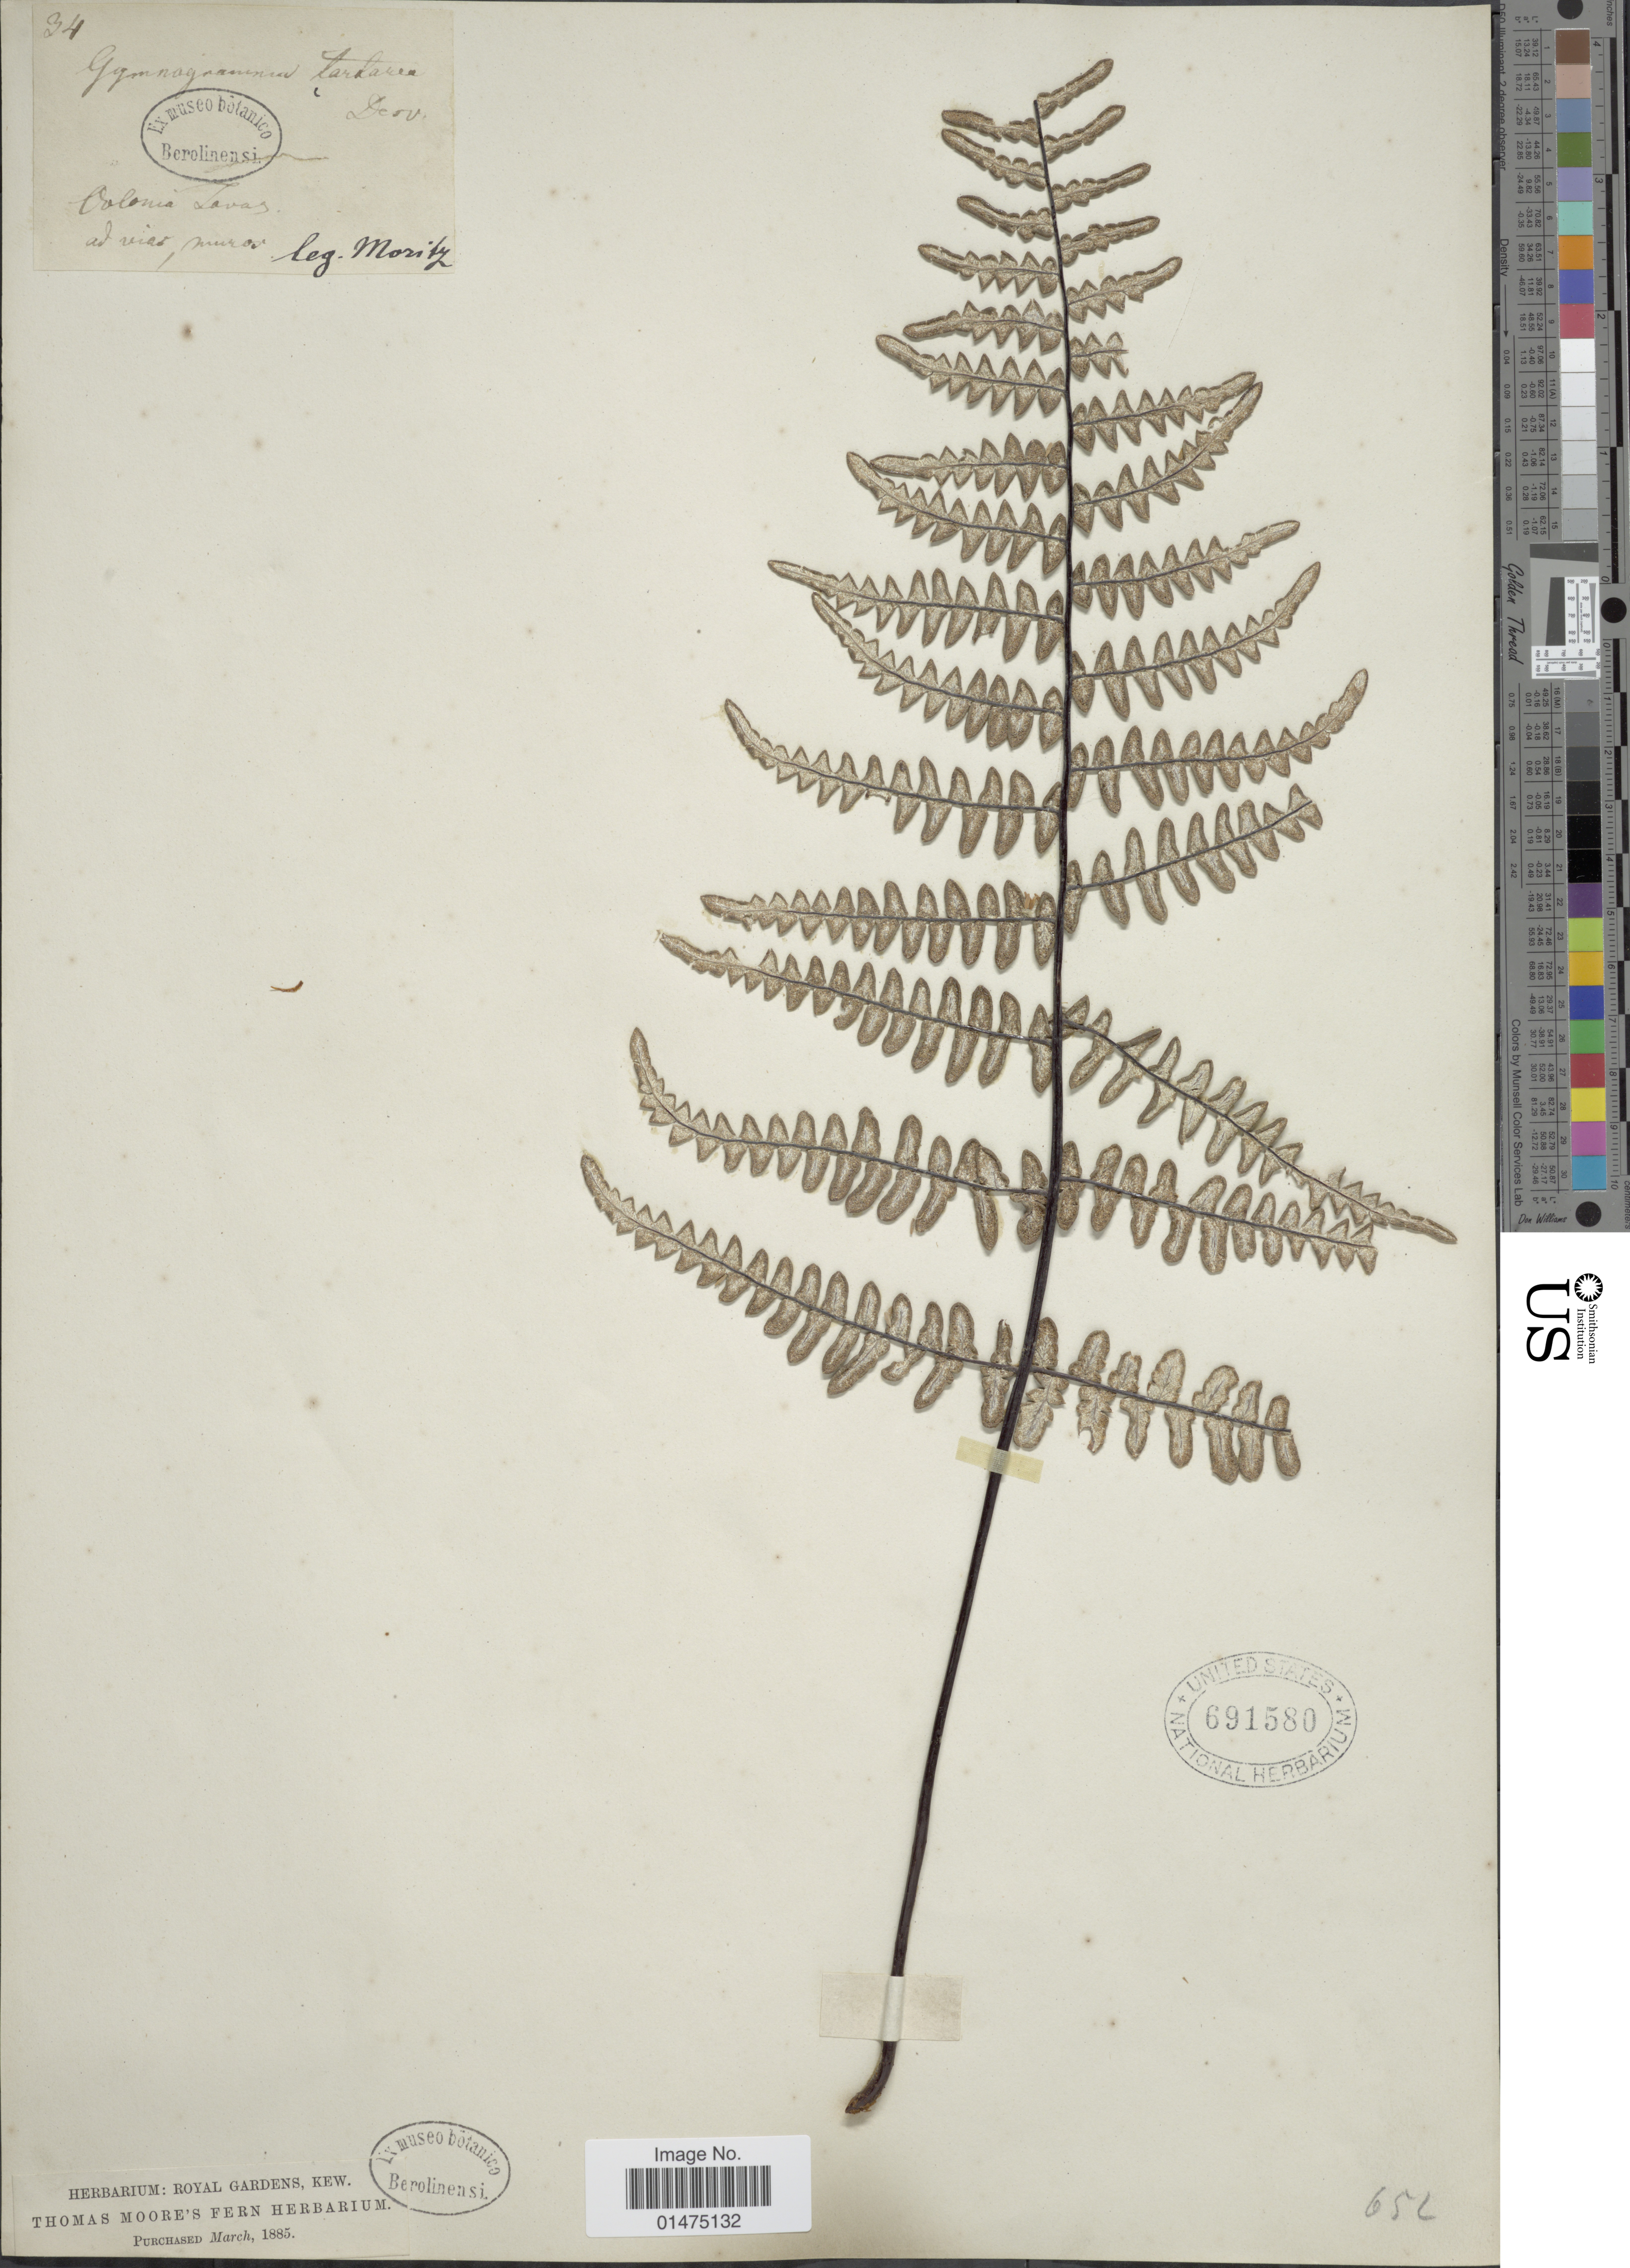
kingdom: Plantae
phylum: Tracheophyta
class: Polypodiopsida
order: Polypodiales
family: Pteridaceae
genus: Pityrogramma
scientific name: Pityrogramma tartarea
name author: (Cav.) Maxon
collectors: Moritz, --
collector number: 34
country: Venezuela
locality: Colonia Tovar, ad vias, muros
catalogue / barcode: US 691580